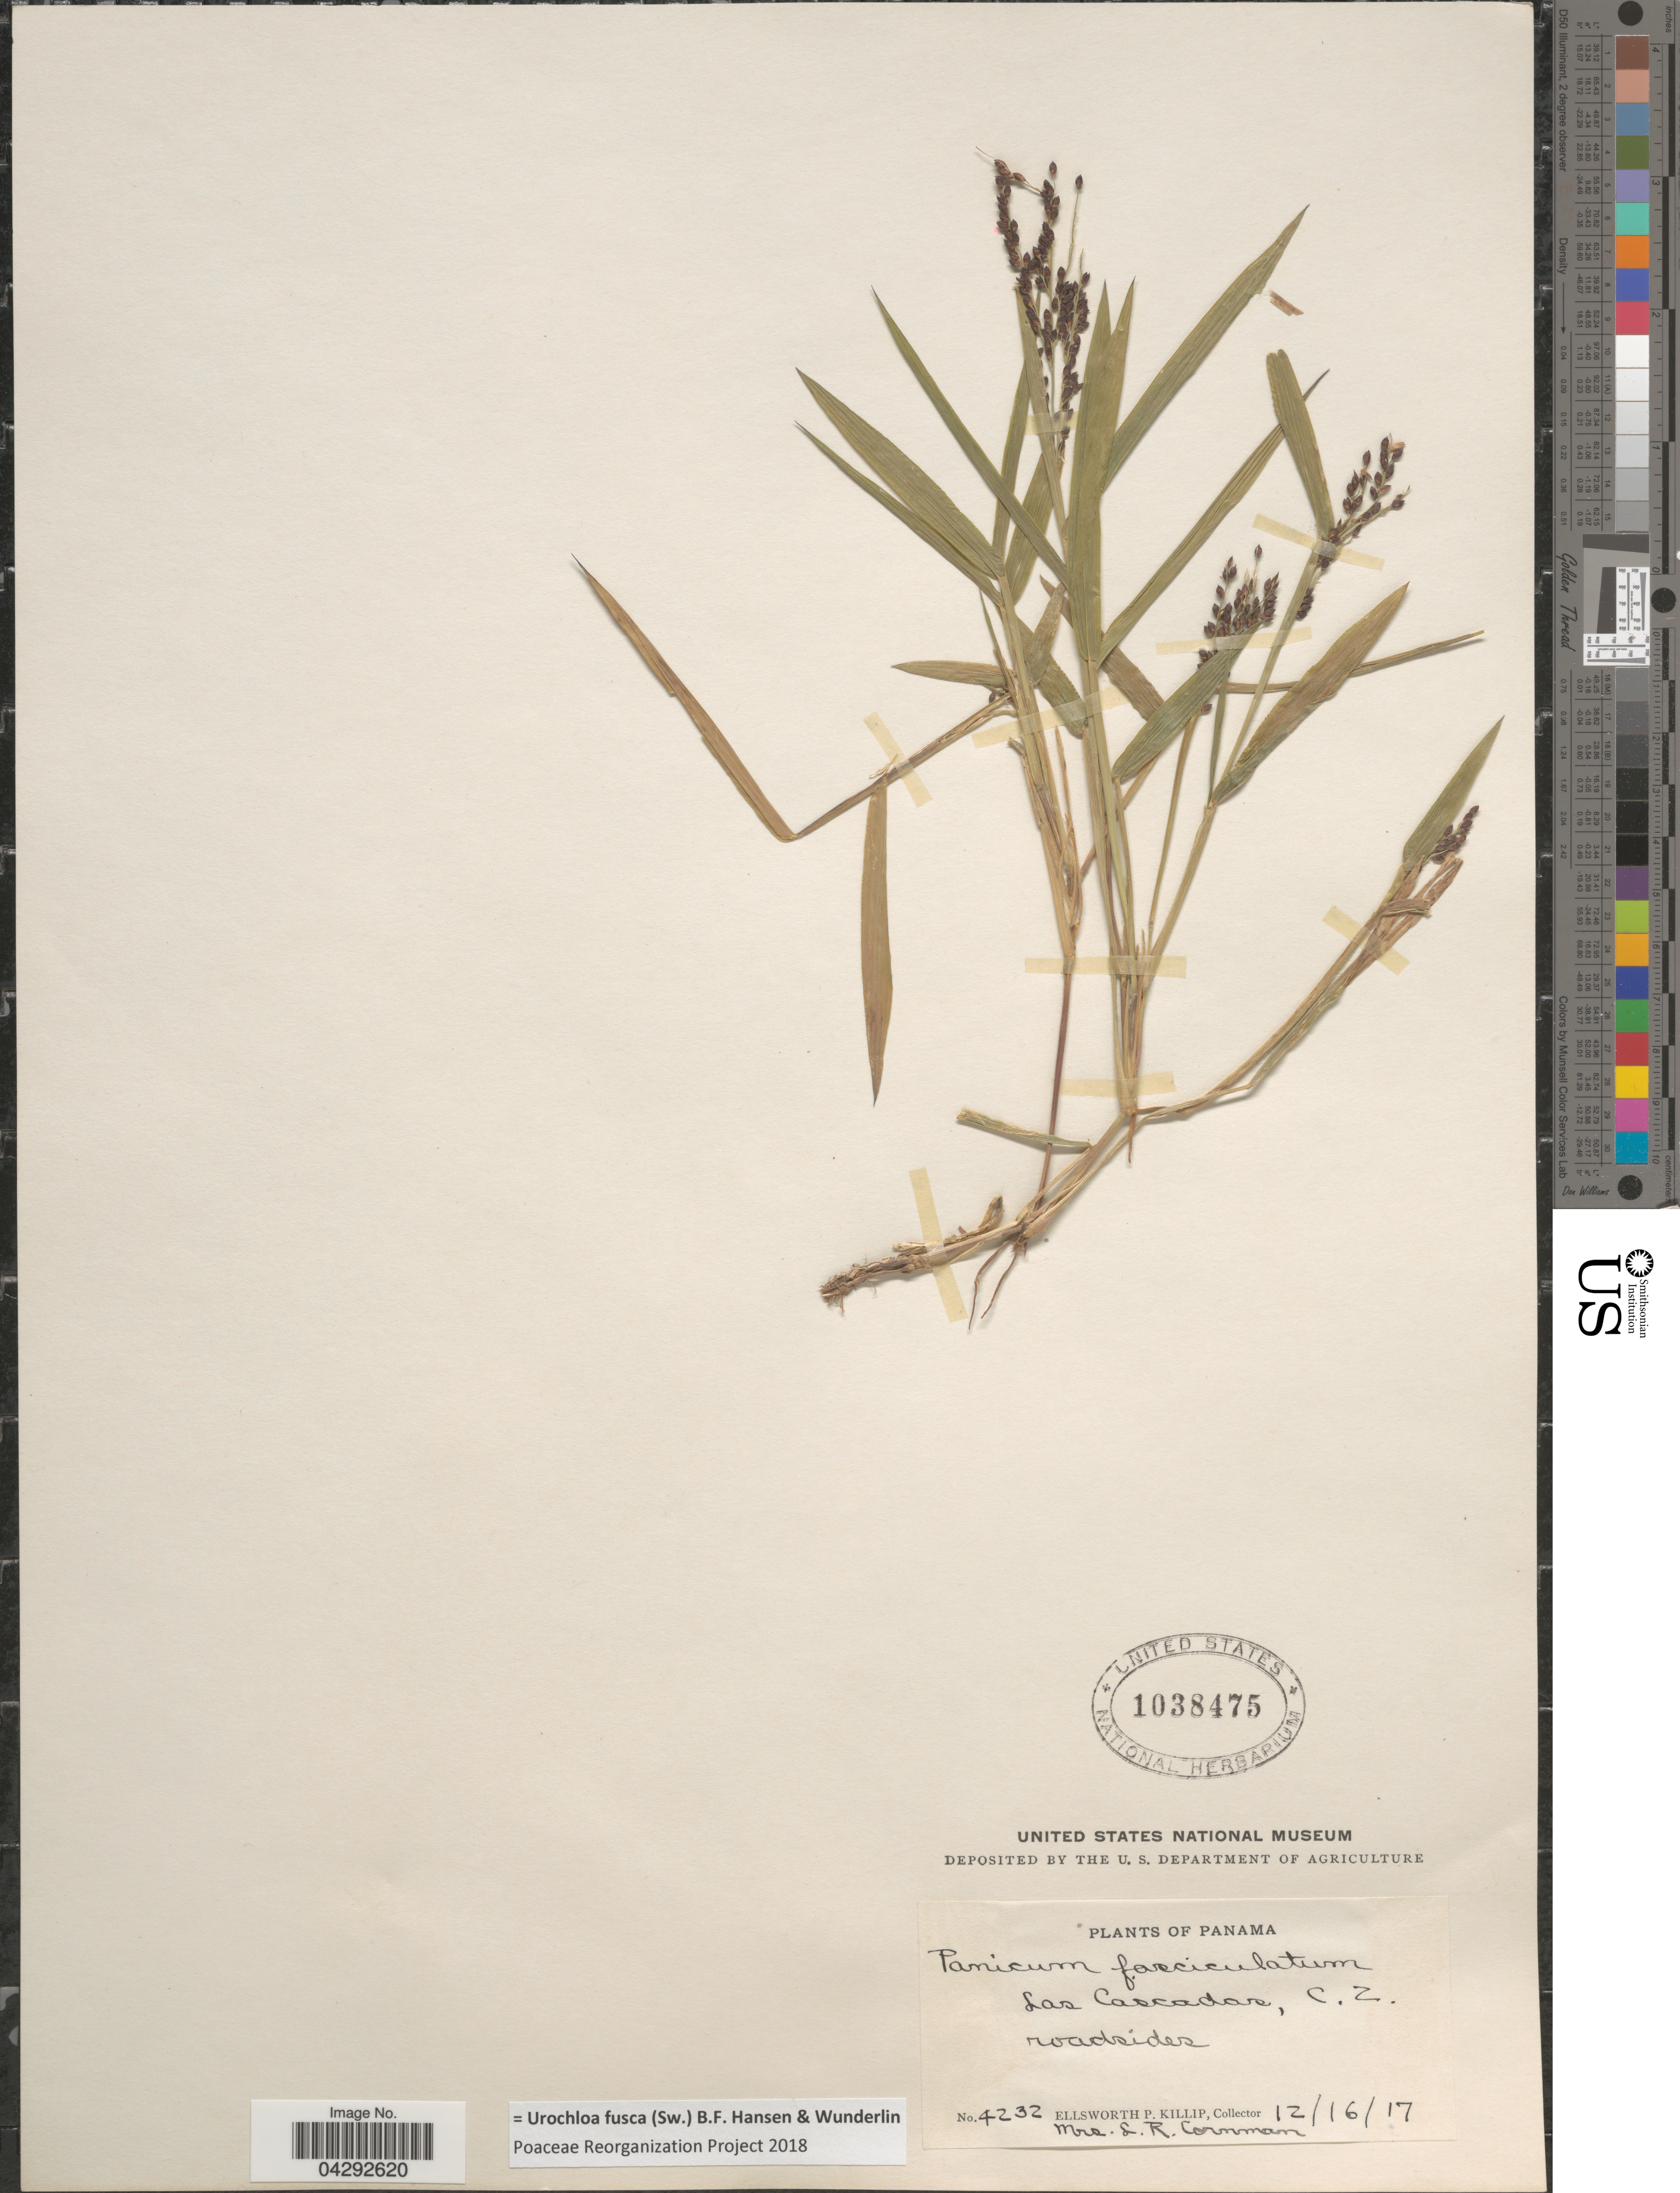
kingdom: Plantae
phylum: Tracheophyta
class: Liliopsida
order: Poales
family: Poaceae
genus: Urochloa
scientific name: Urochloa fusca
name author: (Sw.) B.F. Hansen & Wunderlin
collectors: E. P. Killip & L. Cornman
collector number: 4232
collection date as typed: Transcribed d/m/y: 16/12/17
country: Panama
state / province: Colón / Panamá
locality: Las Cascadas, C.Z. Roadsides.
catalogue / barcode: US 1038475